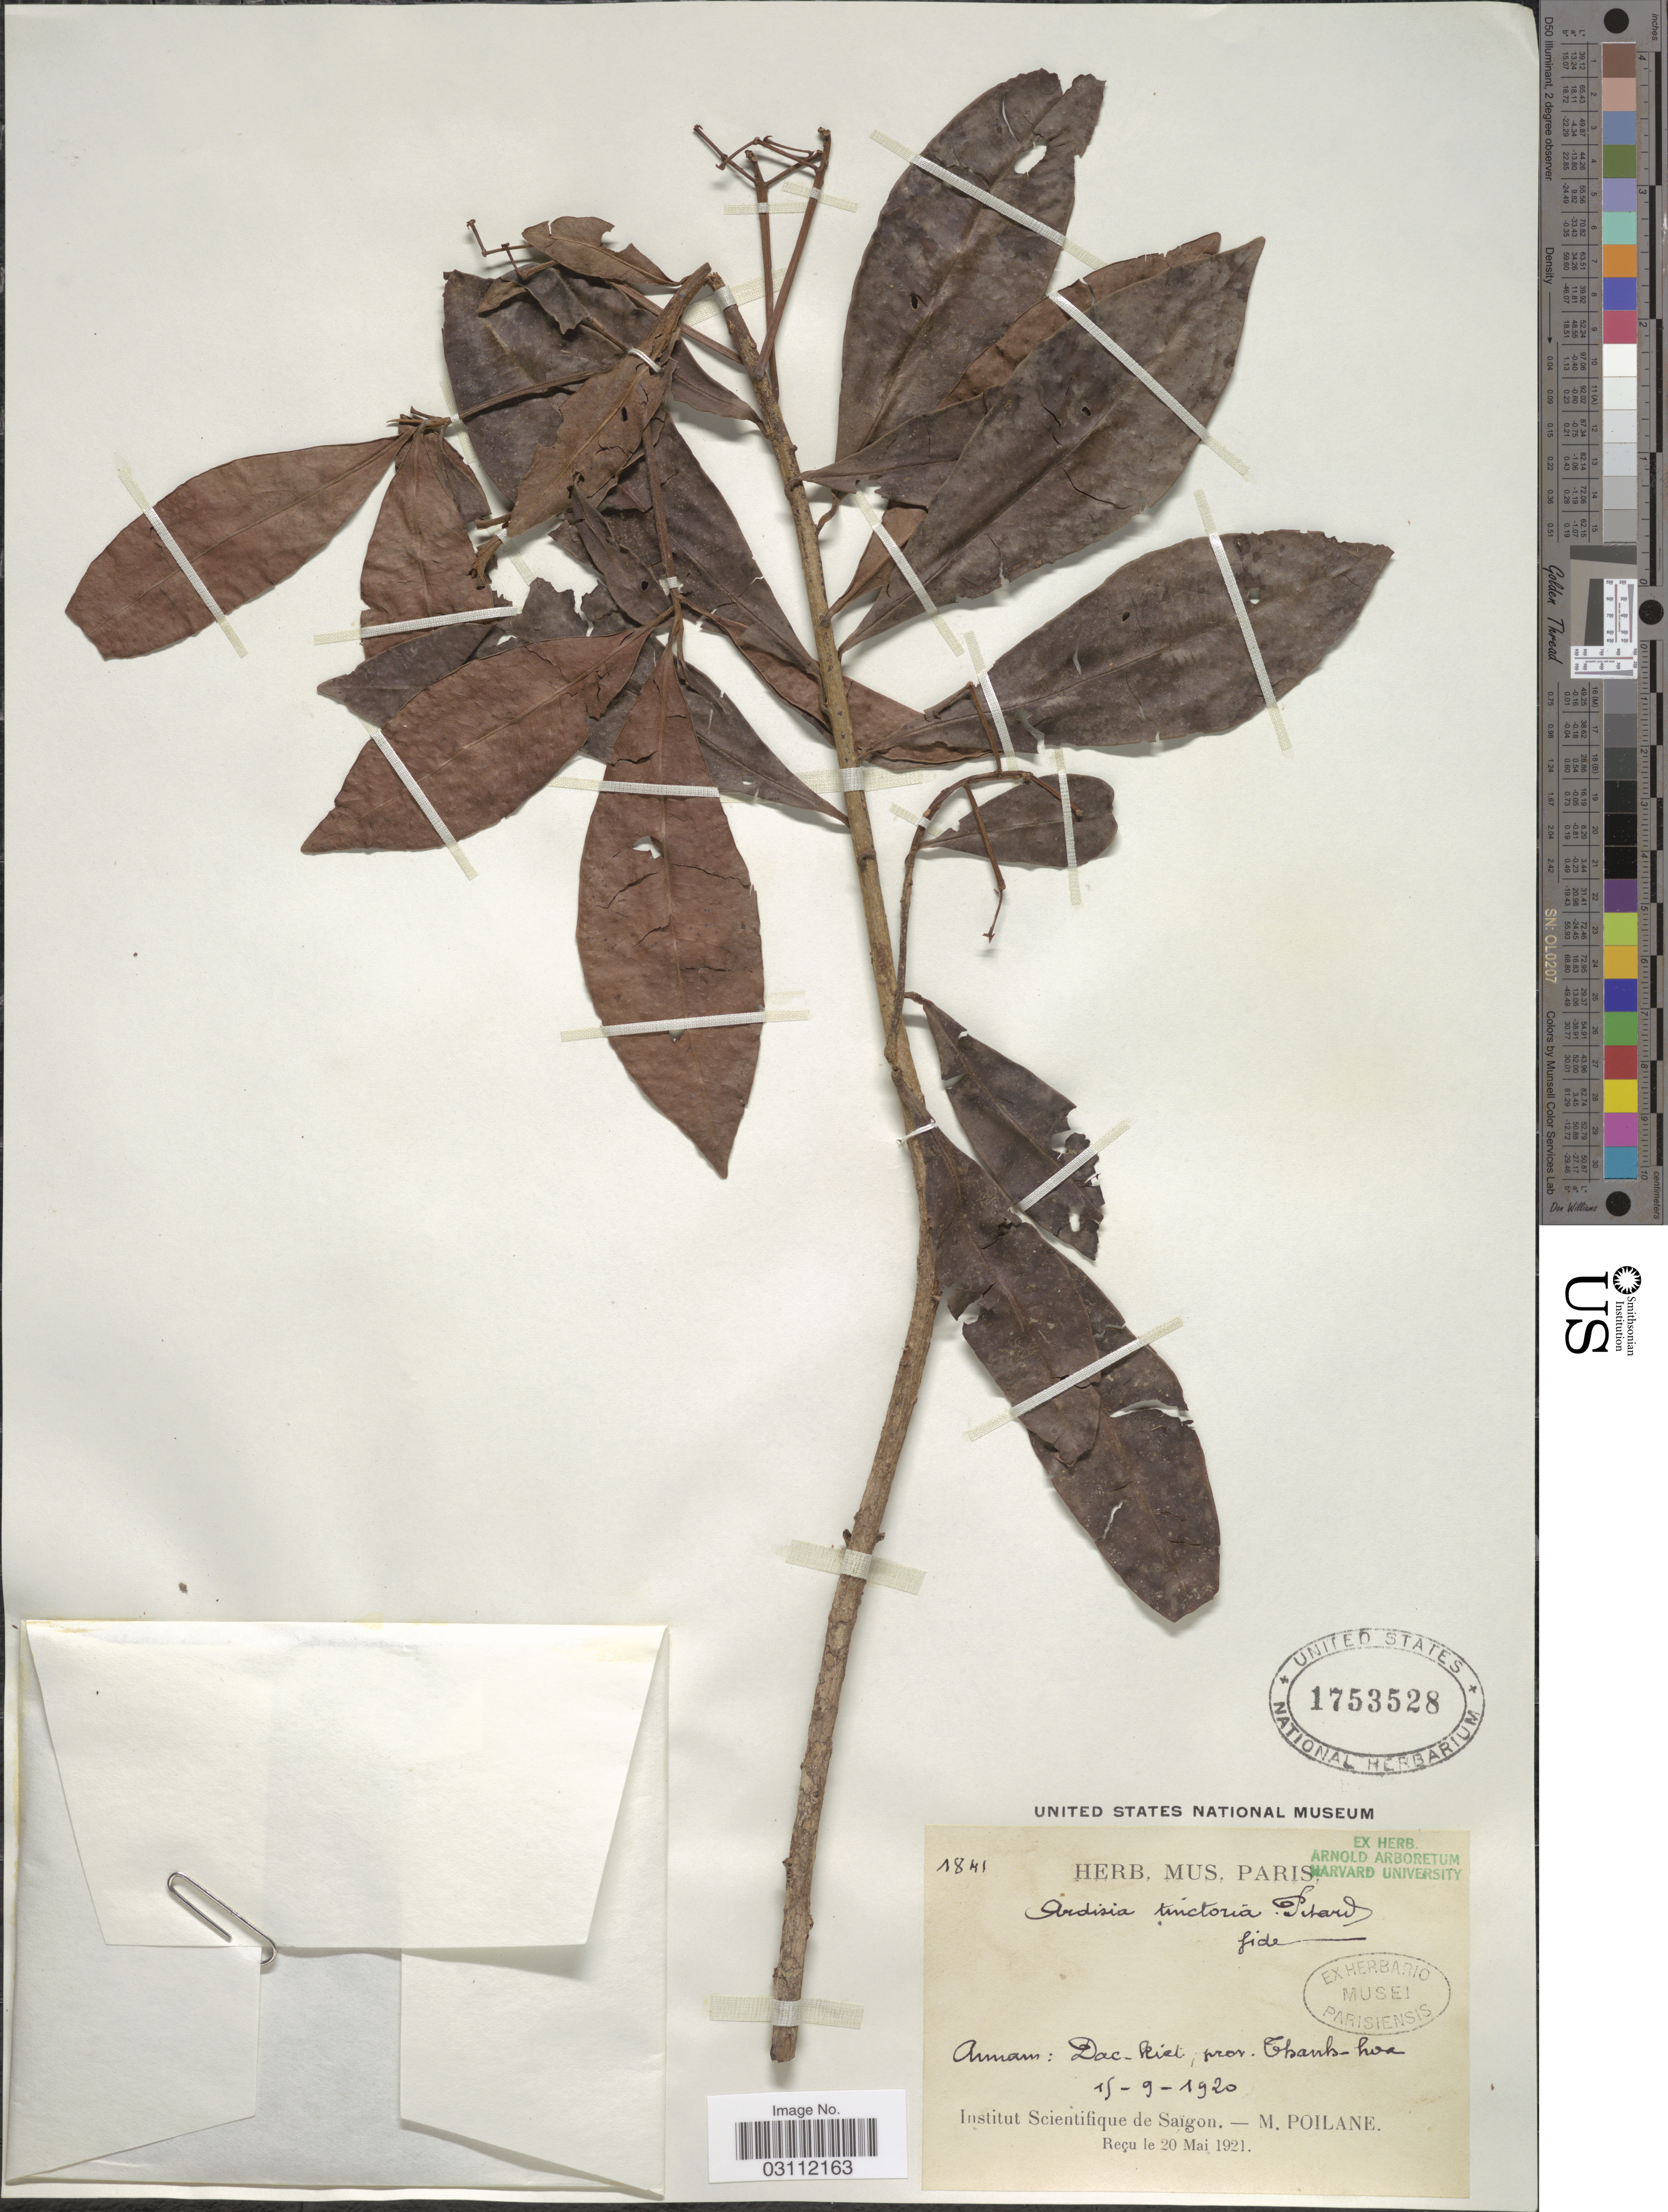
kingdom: Plantae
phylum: Tracheophyta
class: Magnoliopsida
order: Ericales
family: Primulaceae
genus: Ardisia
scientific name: Ardisia tinctoria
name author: Pit.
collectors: M. Poilane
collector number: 1841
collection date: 1920-09-15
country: Vietnam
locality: Annam: Dac-kiet, prov. Chanb-hoa.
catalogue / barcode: US 1753528